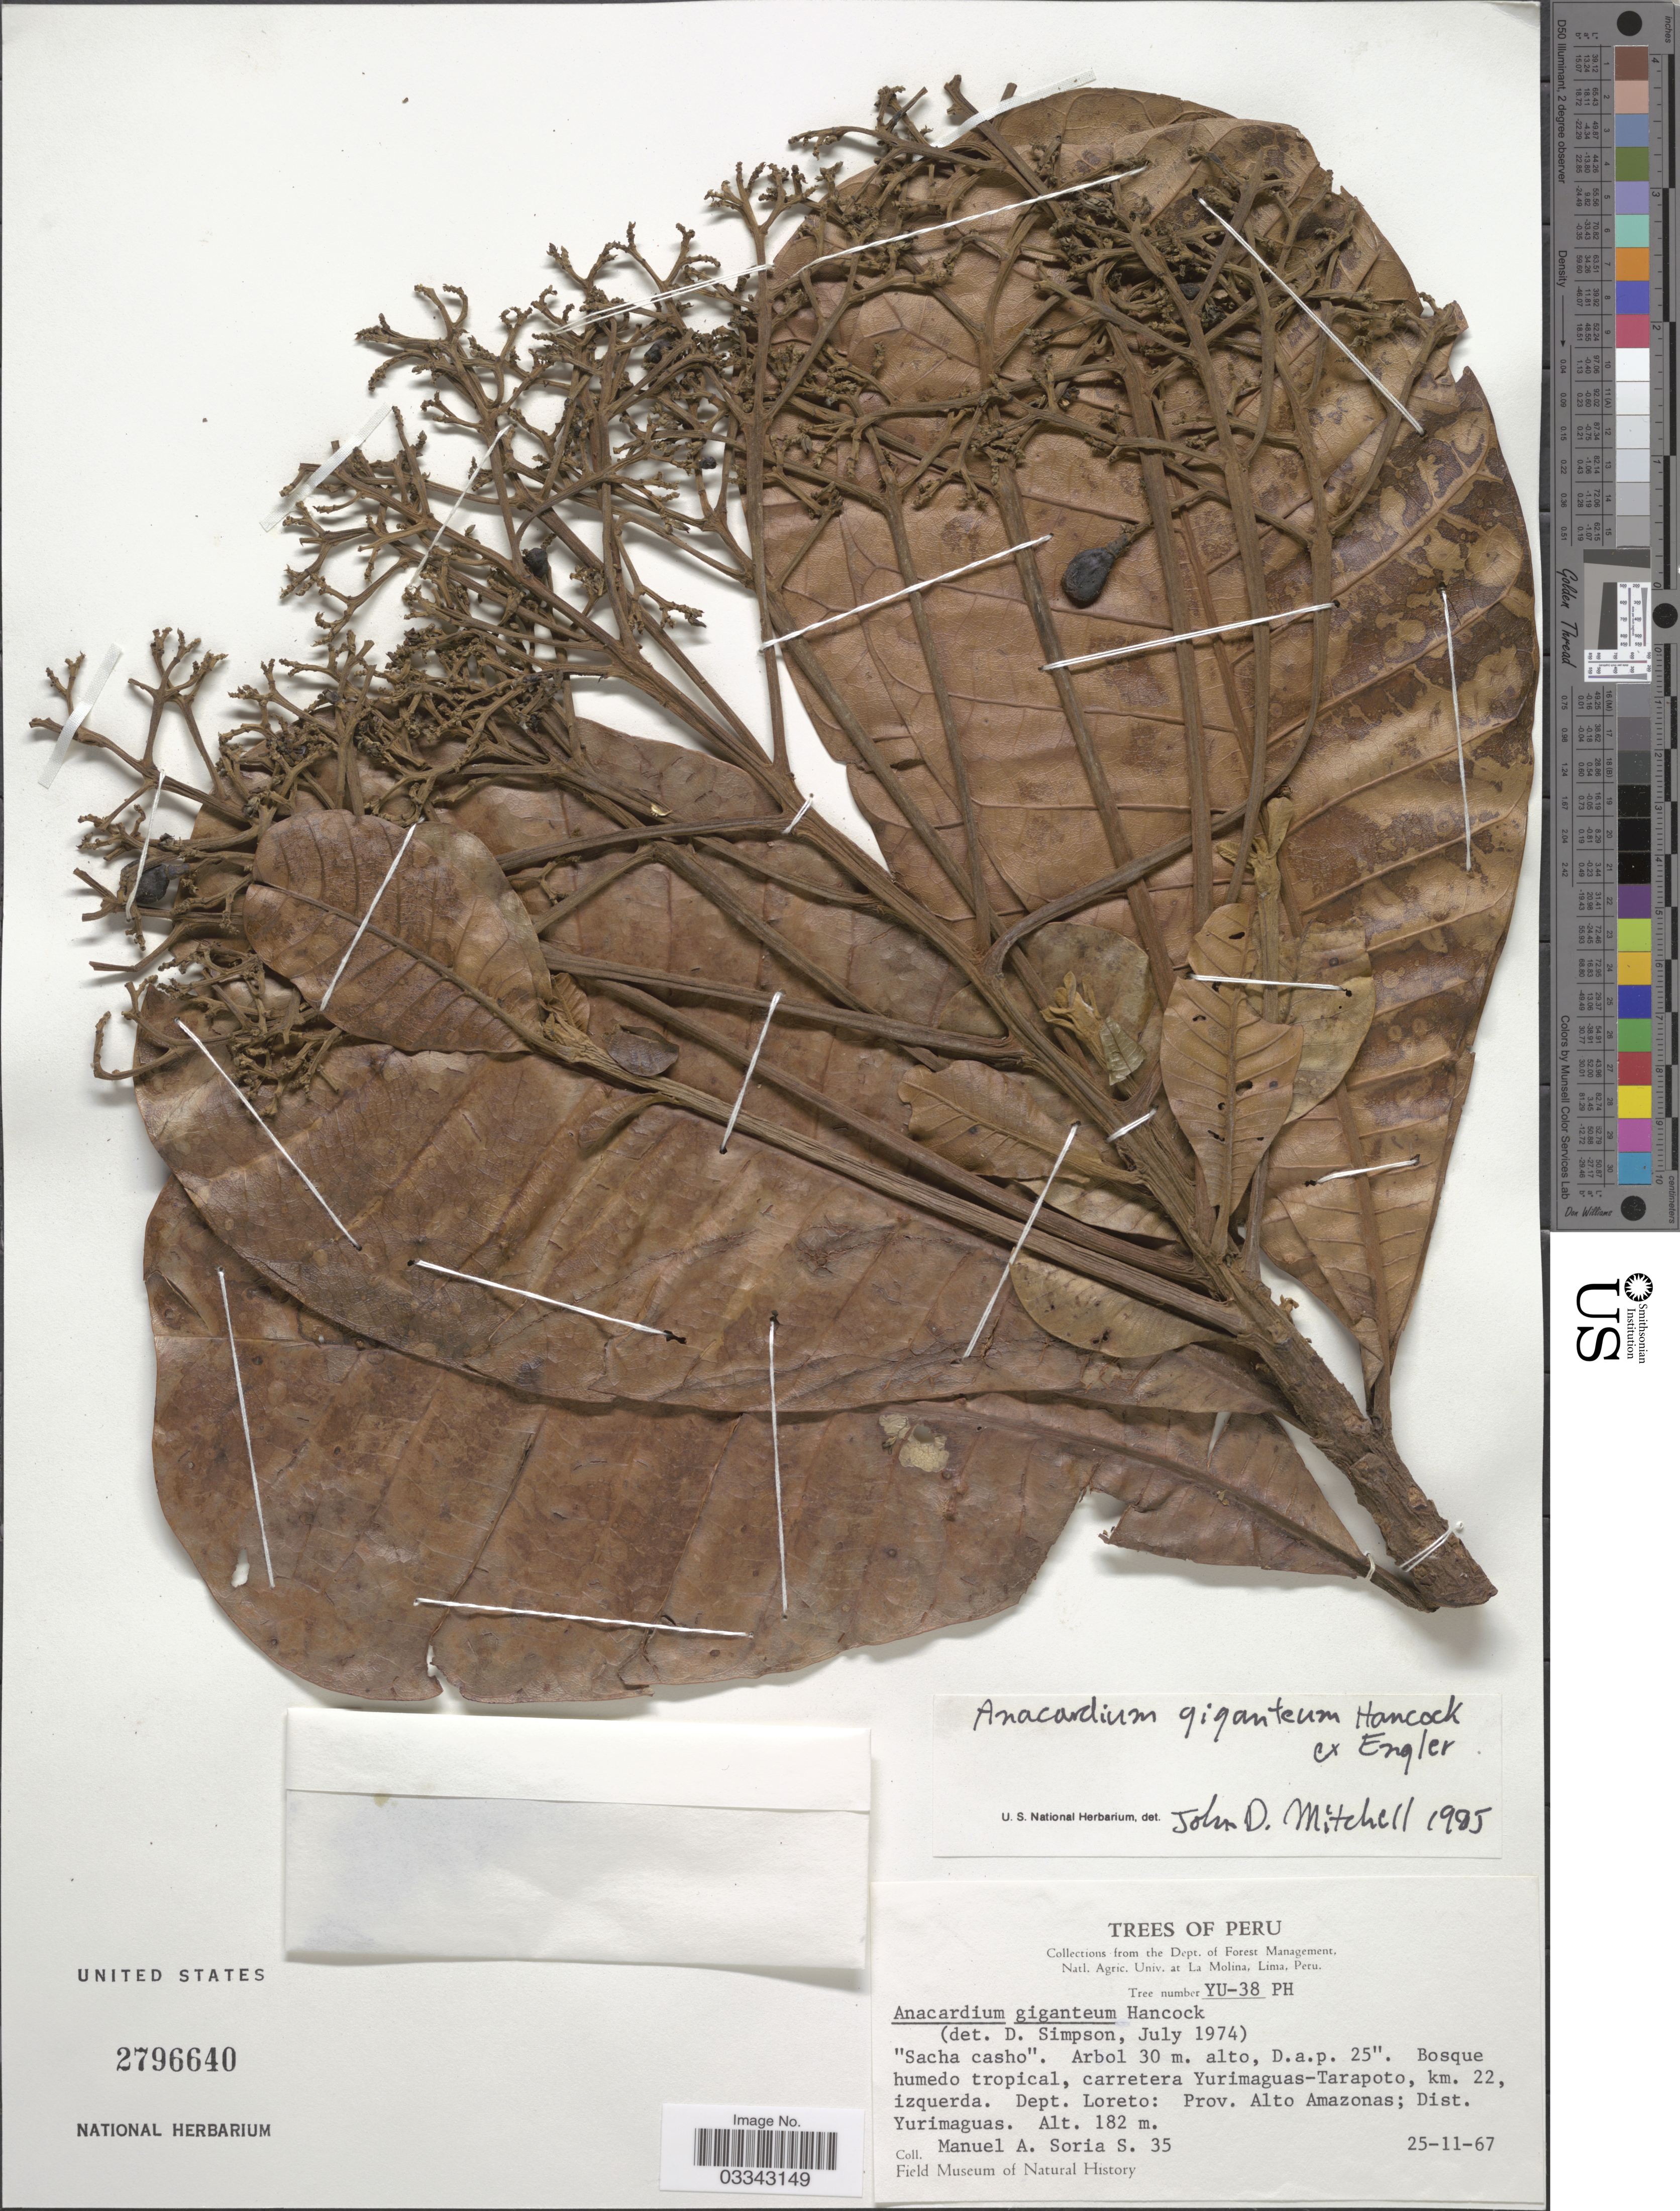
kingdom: Plantae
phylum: Tracheophyta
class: Magnoliopsida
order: Sapindales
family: Anacardiaceae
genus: Anacardium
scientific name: Anacardium giganteum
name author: W. Hancock ex Engl.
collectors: M. Soria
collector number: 35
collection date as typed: Transcribed d/m/y: 25/11/67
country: Peru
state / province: Loreto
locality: Carretera Yurimaguas-tarapoto, km. 22, izquerda. Dept. Loreto: Prov. Alto Amazonas; Dist. Yurimaguas.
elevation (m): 182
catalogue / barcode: US 2796640